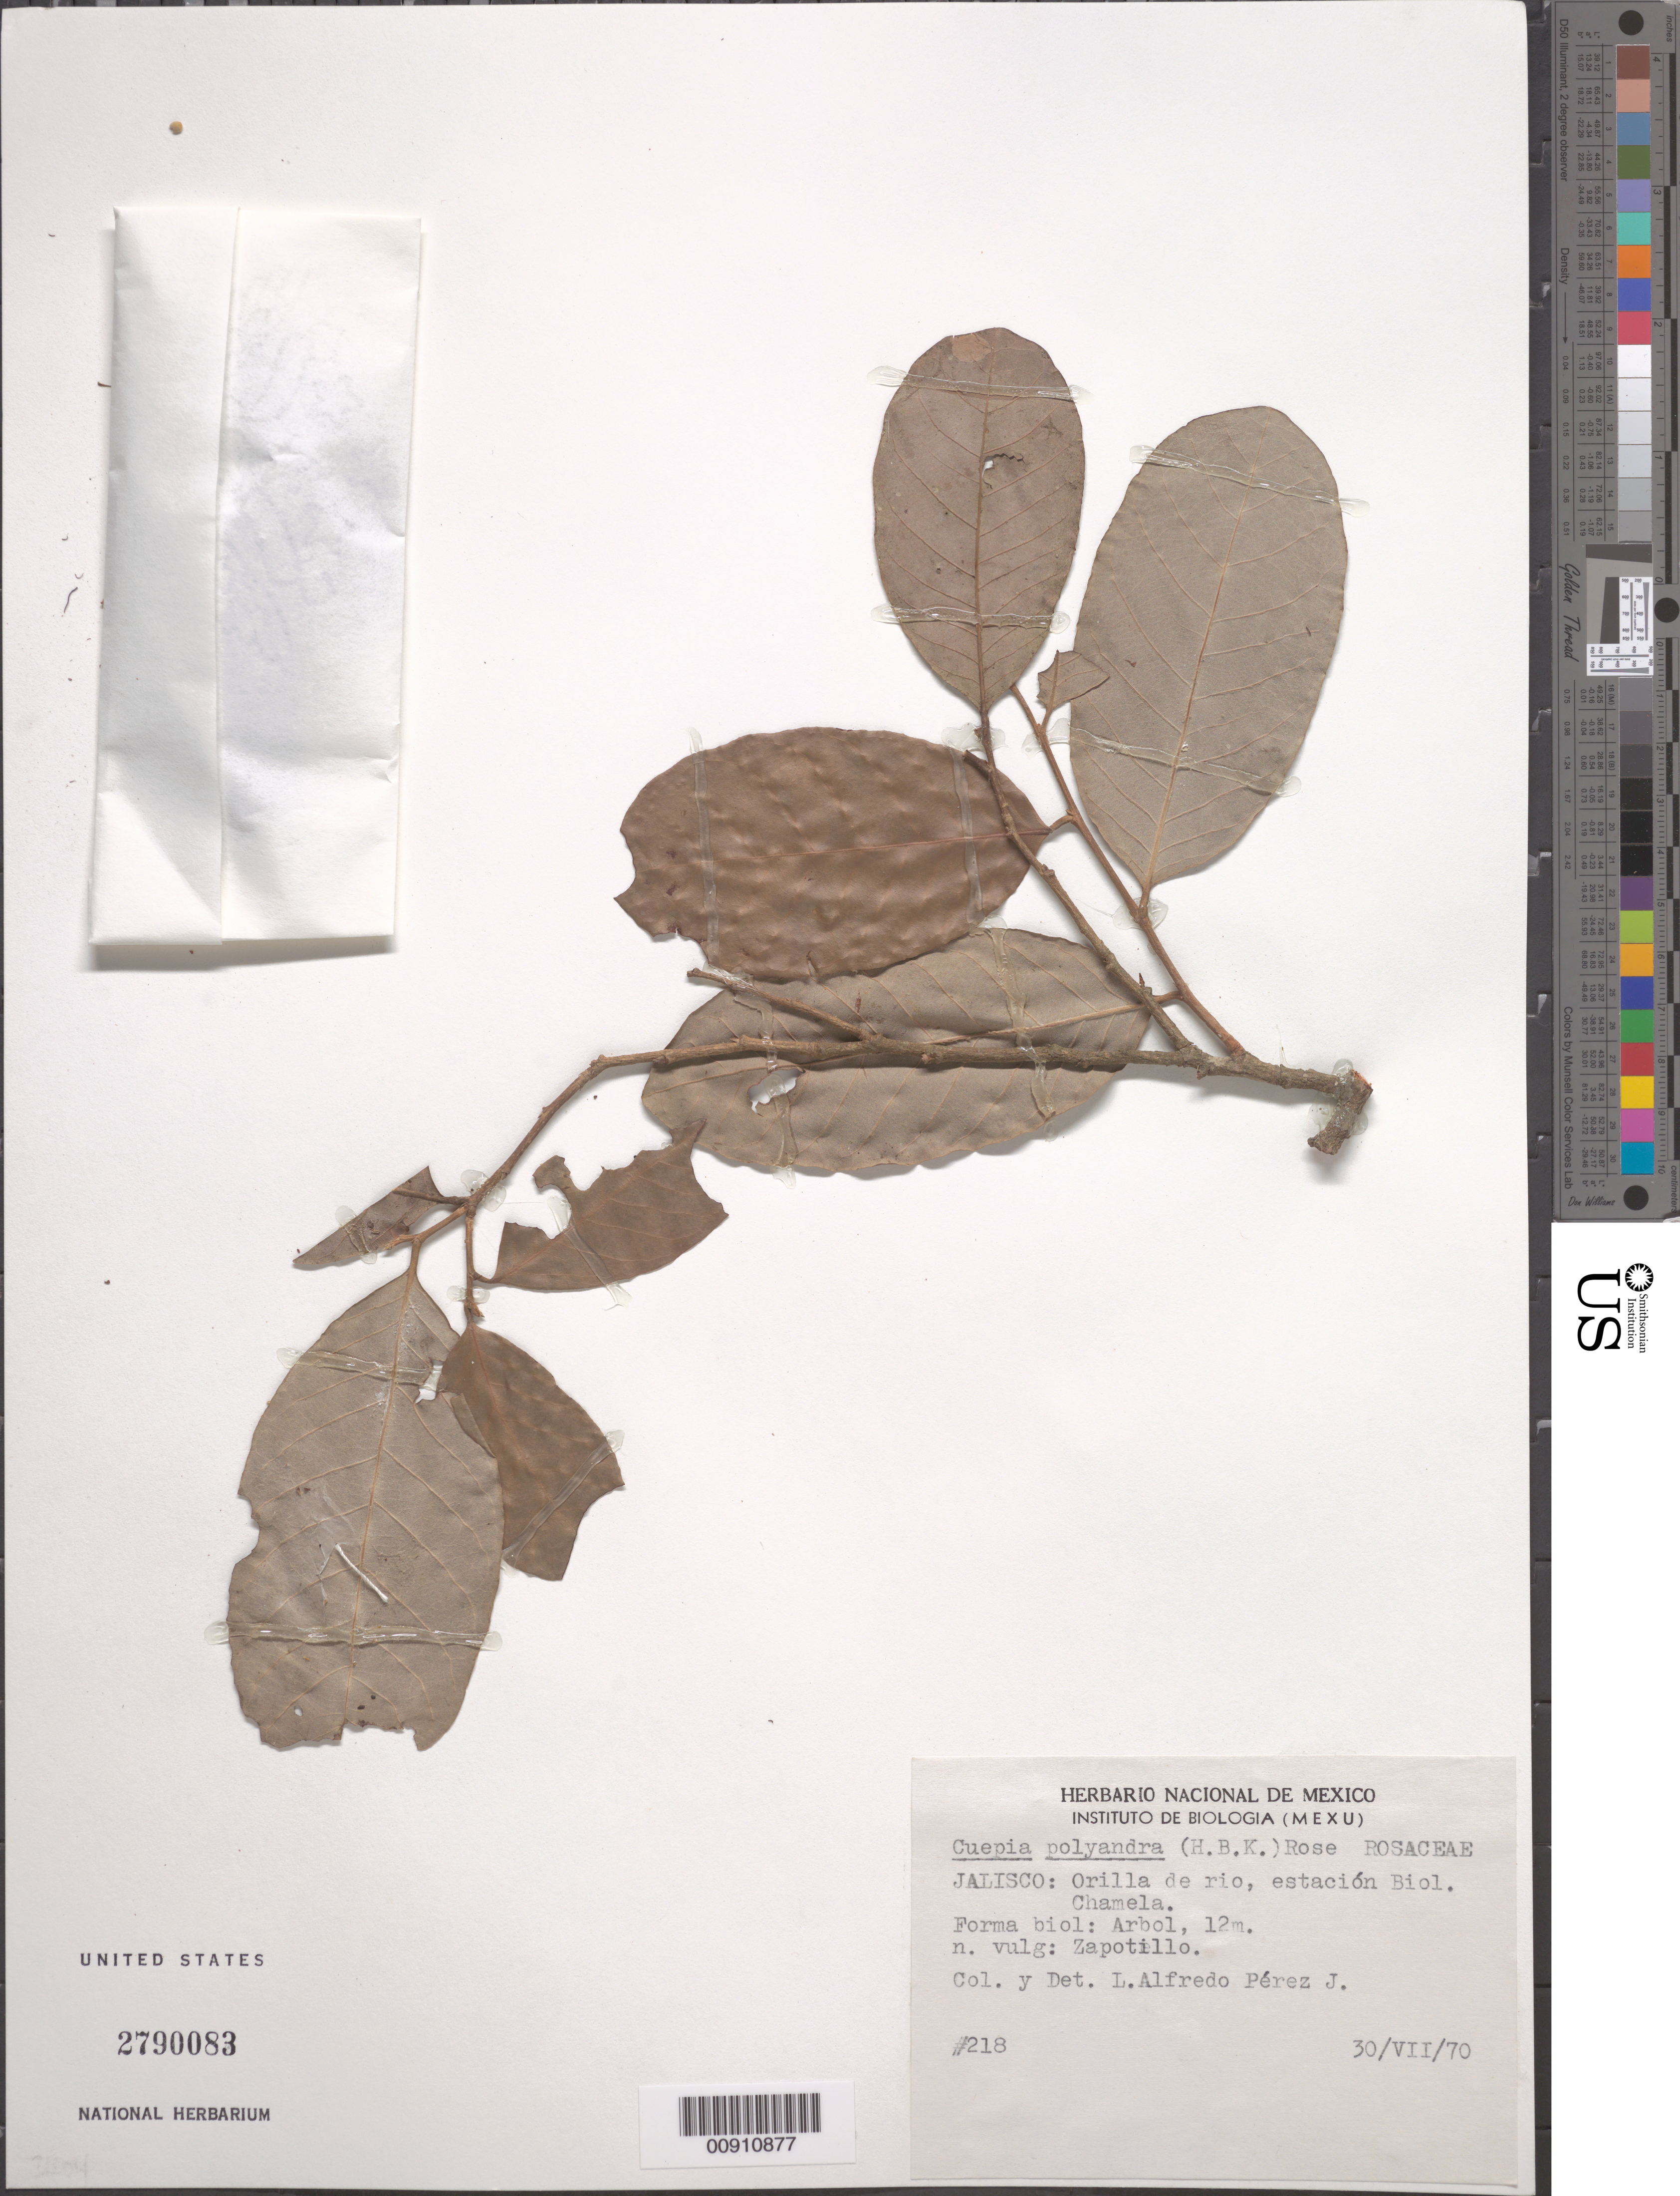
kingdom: Plantae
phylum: Tracheophyta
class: Magnoliopsida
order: Malpighiales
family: Chrysobalanaceae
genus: Couepia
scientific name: Couepia polyandra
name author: (Kunth) Rose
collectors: L. Perez Jimenez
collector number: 218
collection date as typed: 30 Jul 1970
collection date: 1970-07-30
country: Mexico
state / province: Jalisco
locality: Jalisco: Orilla de río, estación Biol. Chamela.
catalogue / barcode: US 2790083